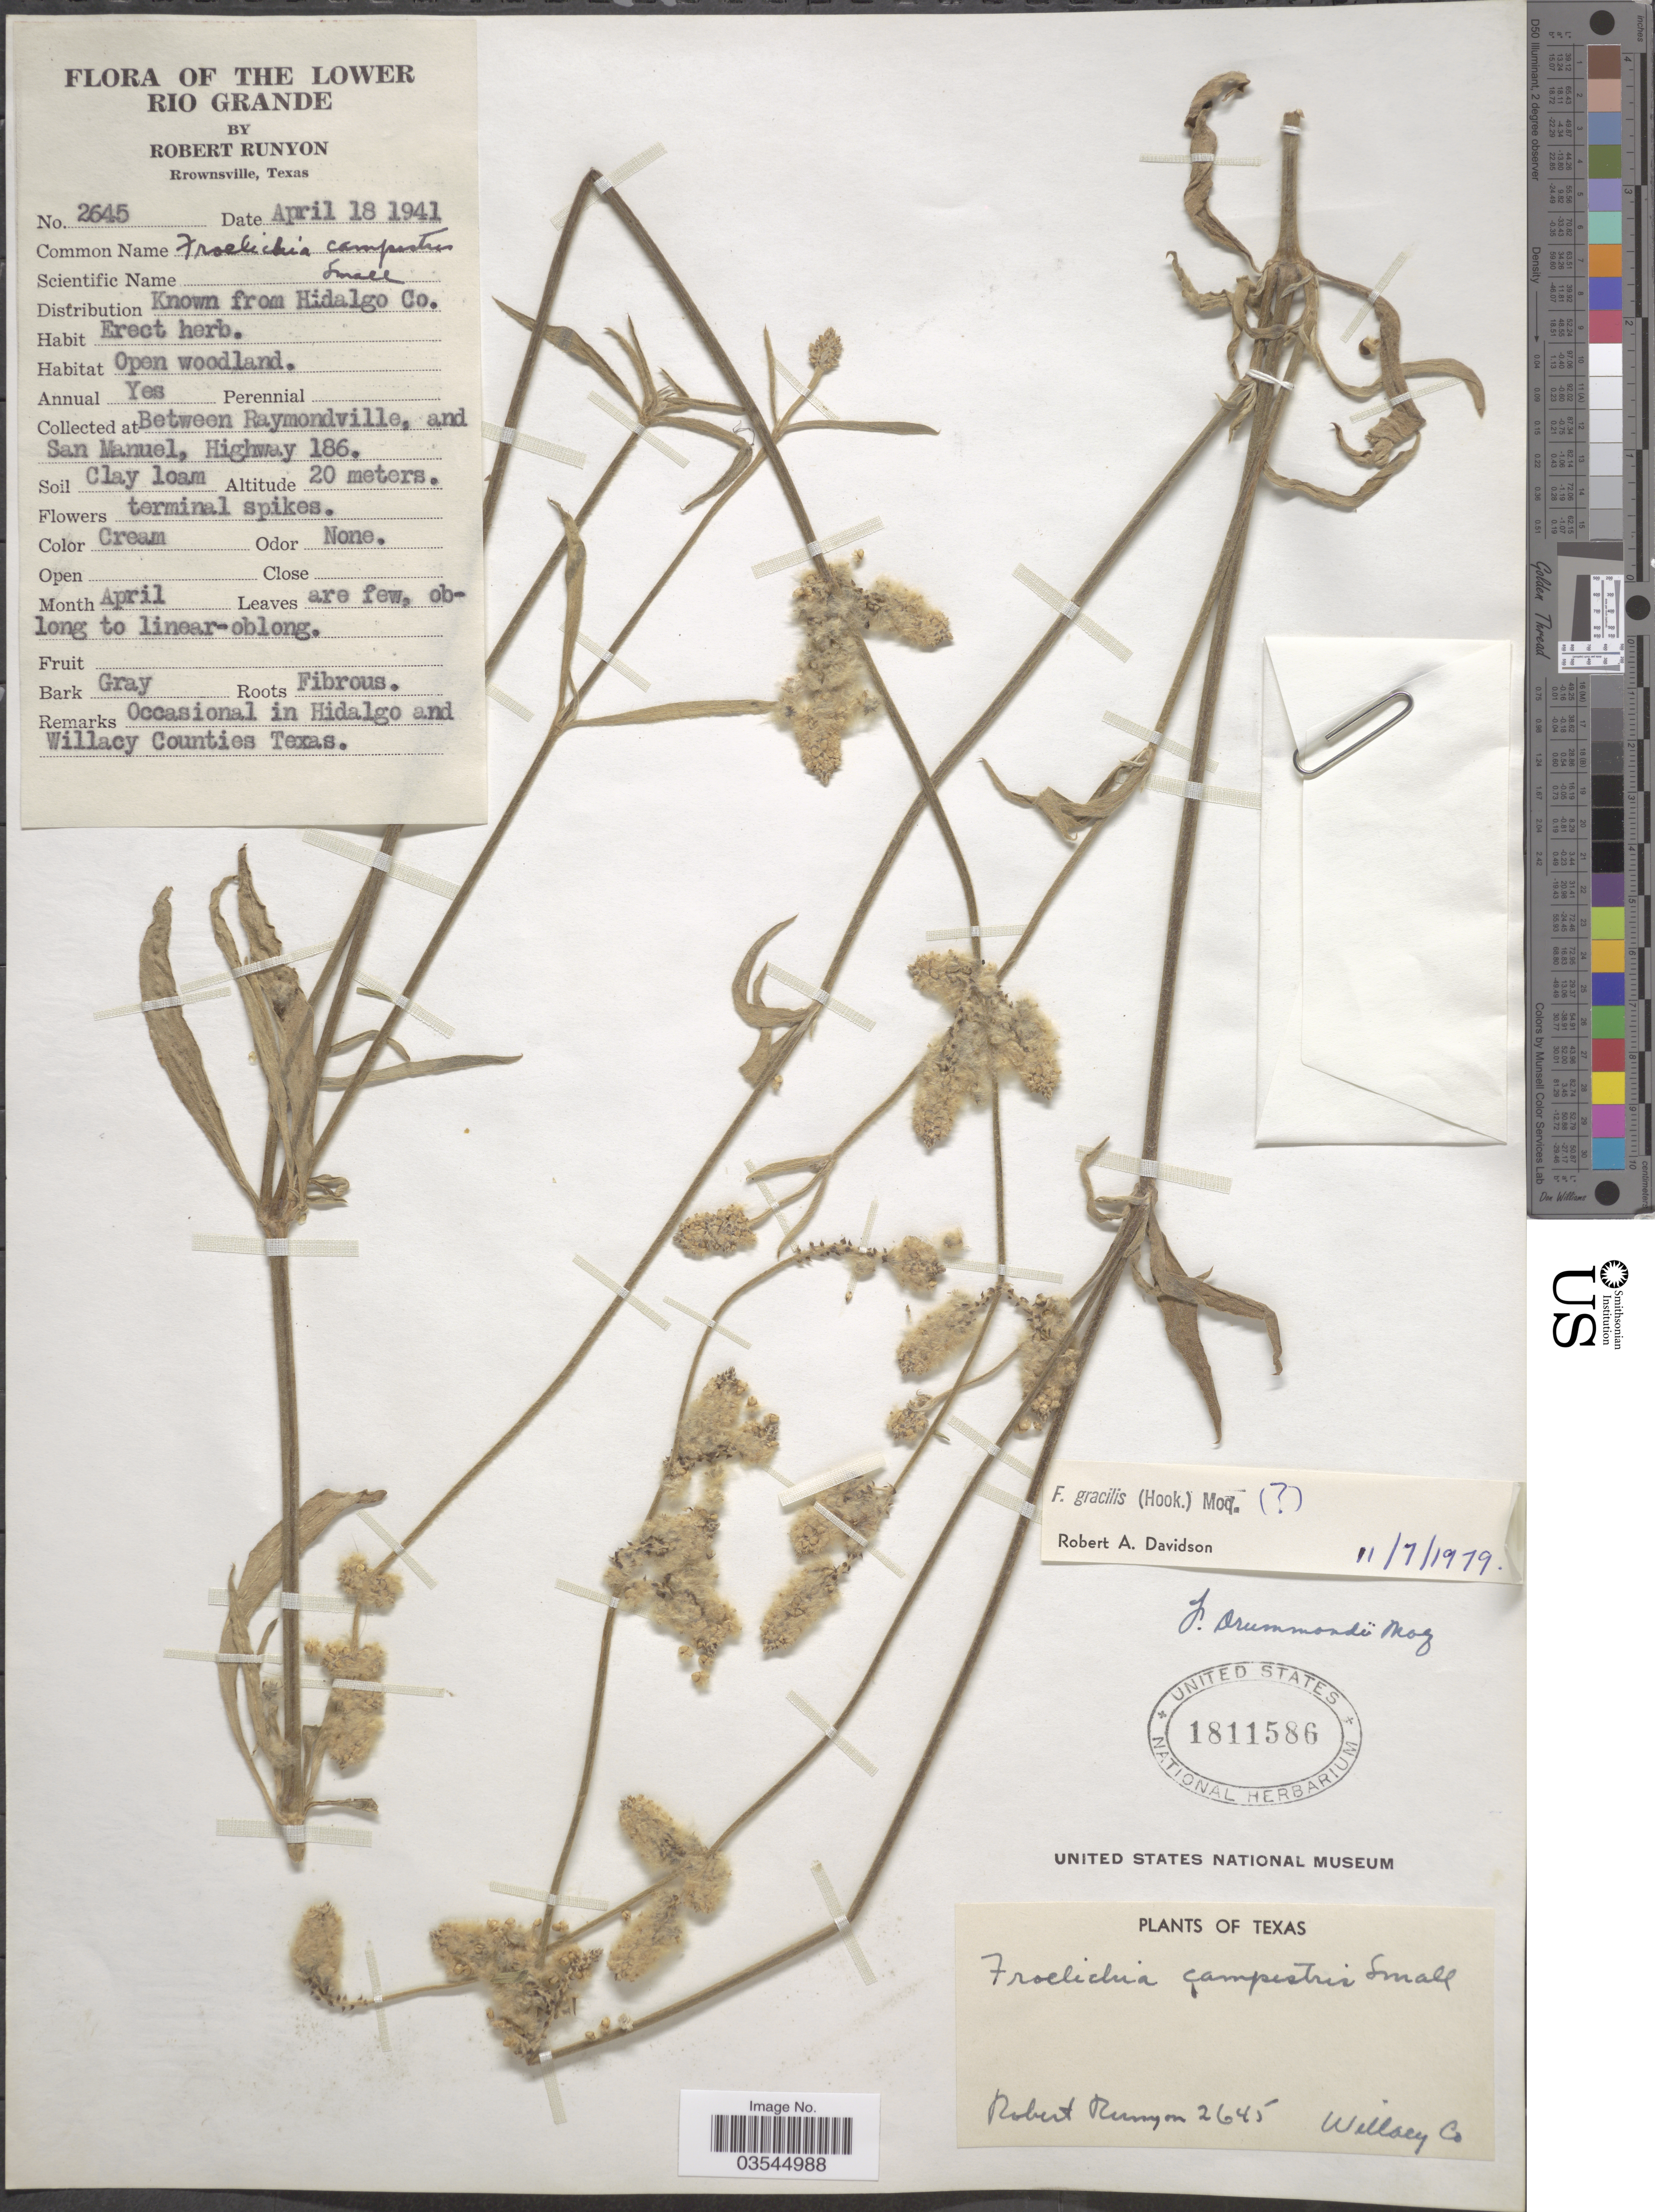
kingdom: Plantae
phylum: Tracheophyta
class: Magnoliopsida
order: Caryophyllales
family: Amaranthaceae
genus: Froelichia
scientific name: Froelichia gracilis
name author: (Hook.) Moq.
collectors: R. Runyon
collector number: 2645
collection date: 1941-04-18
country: United States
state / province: Texas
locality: Lower Rio Grande. Between Raymondville, and San Manuel, Highway 186.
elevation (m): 20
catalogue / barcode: US 1811586